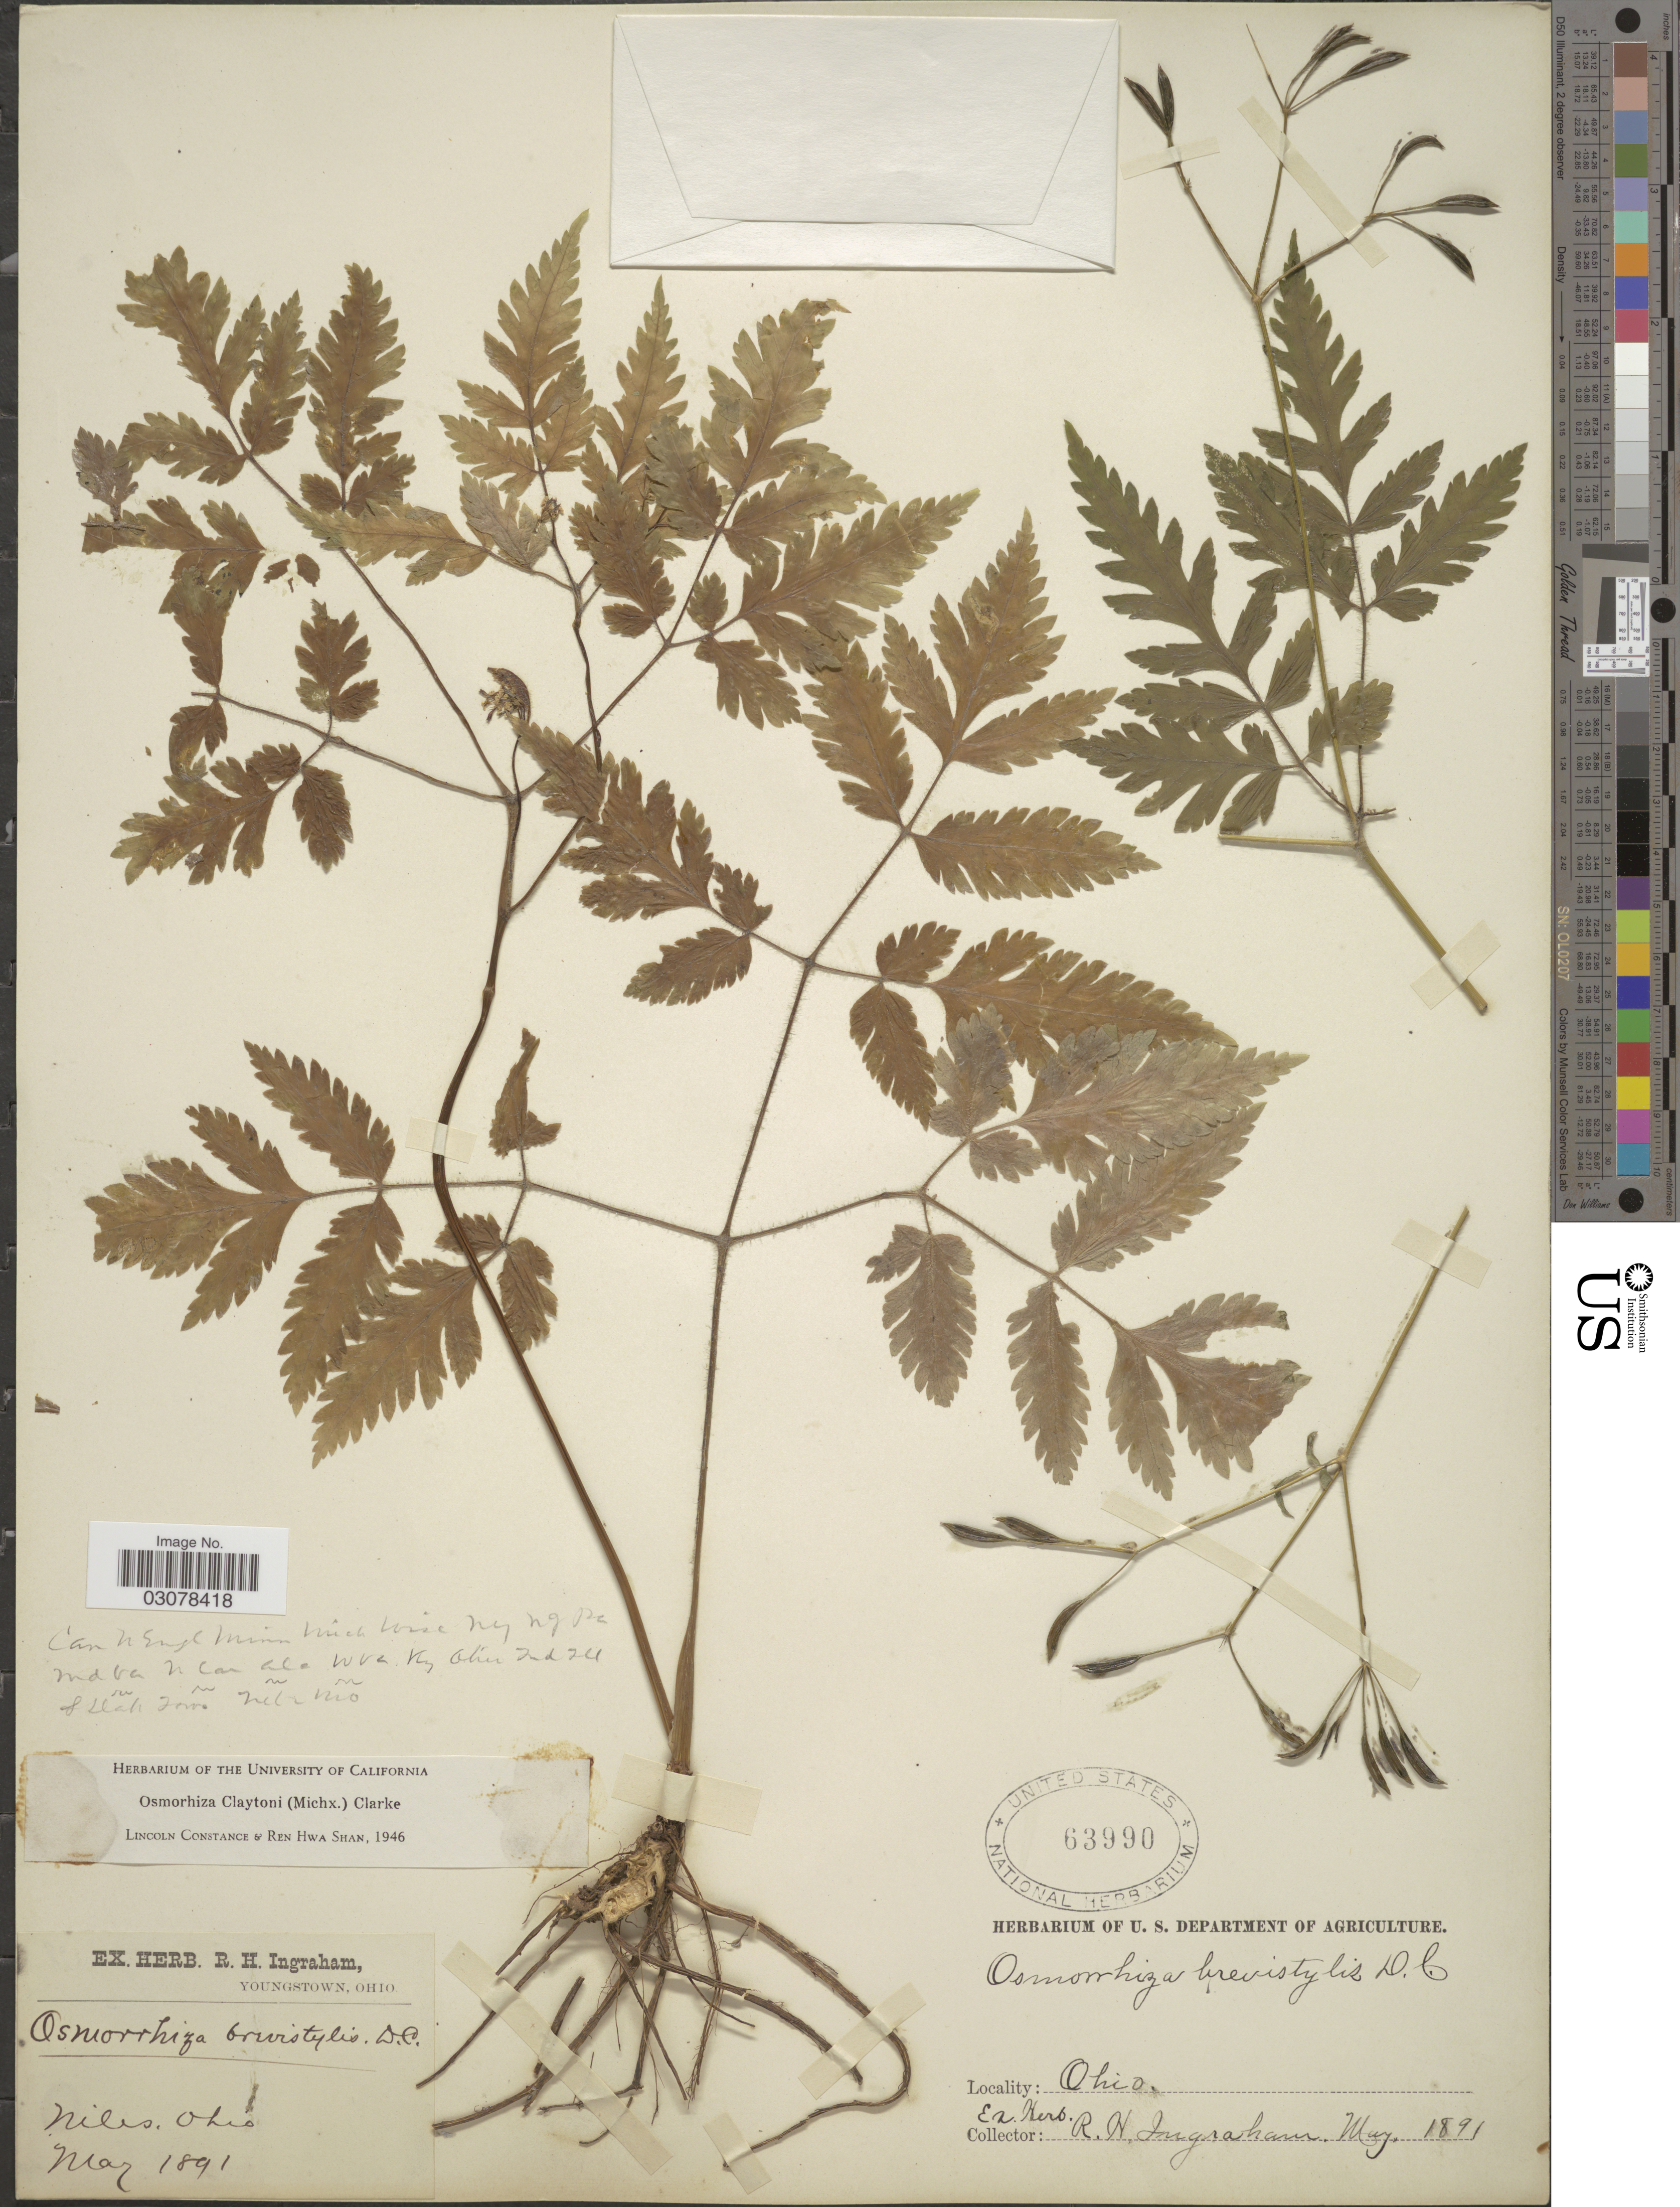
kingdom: Plantae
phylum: Tracheophyta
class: Magnoliopsida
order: Apiales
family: Apiaceae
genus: Osmorhiza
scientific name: Osmorhiza claytonii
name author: (Michx.) C.B. Clarke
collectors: Ex herb. R. H. Ingraham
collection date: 1891-05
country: United States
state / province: Ohio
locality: Niles.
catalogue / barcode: US 63990